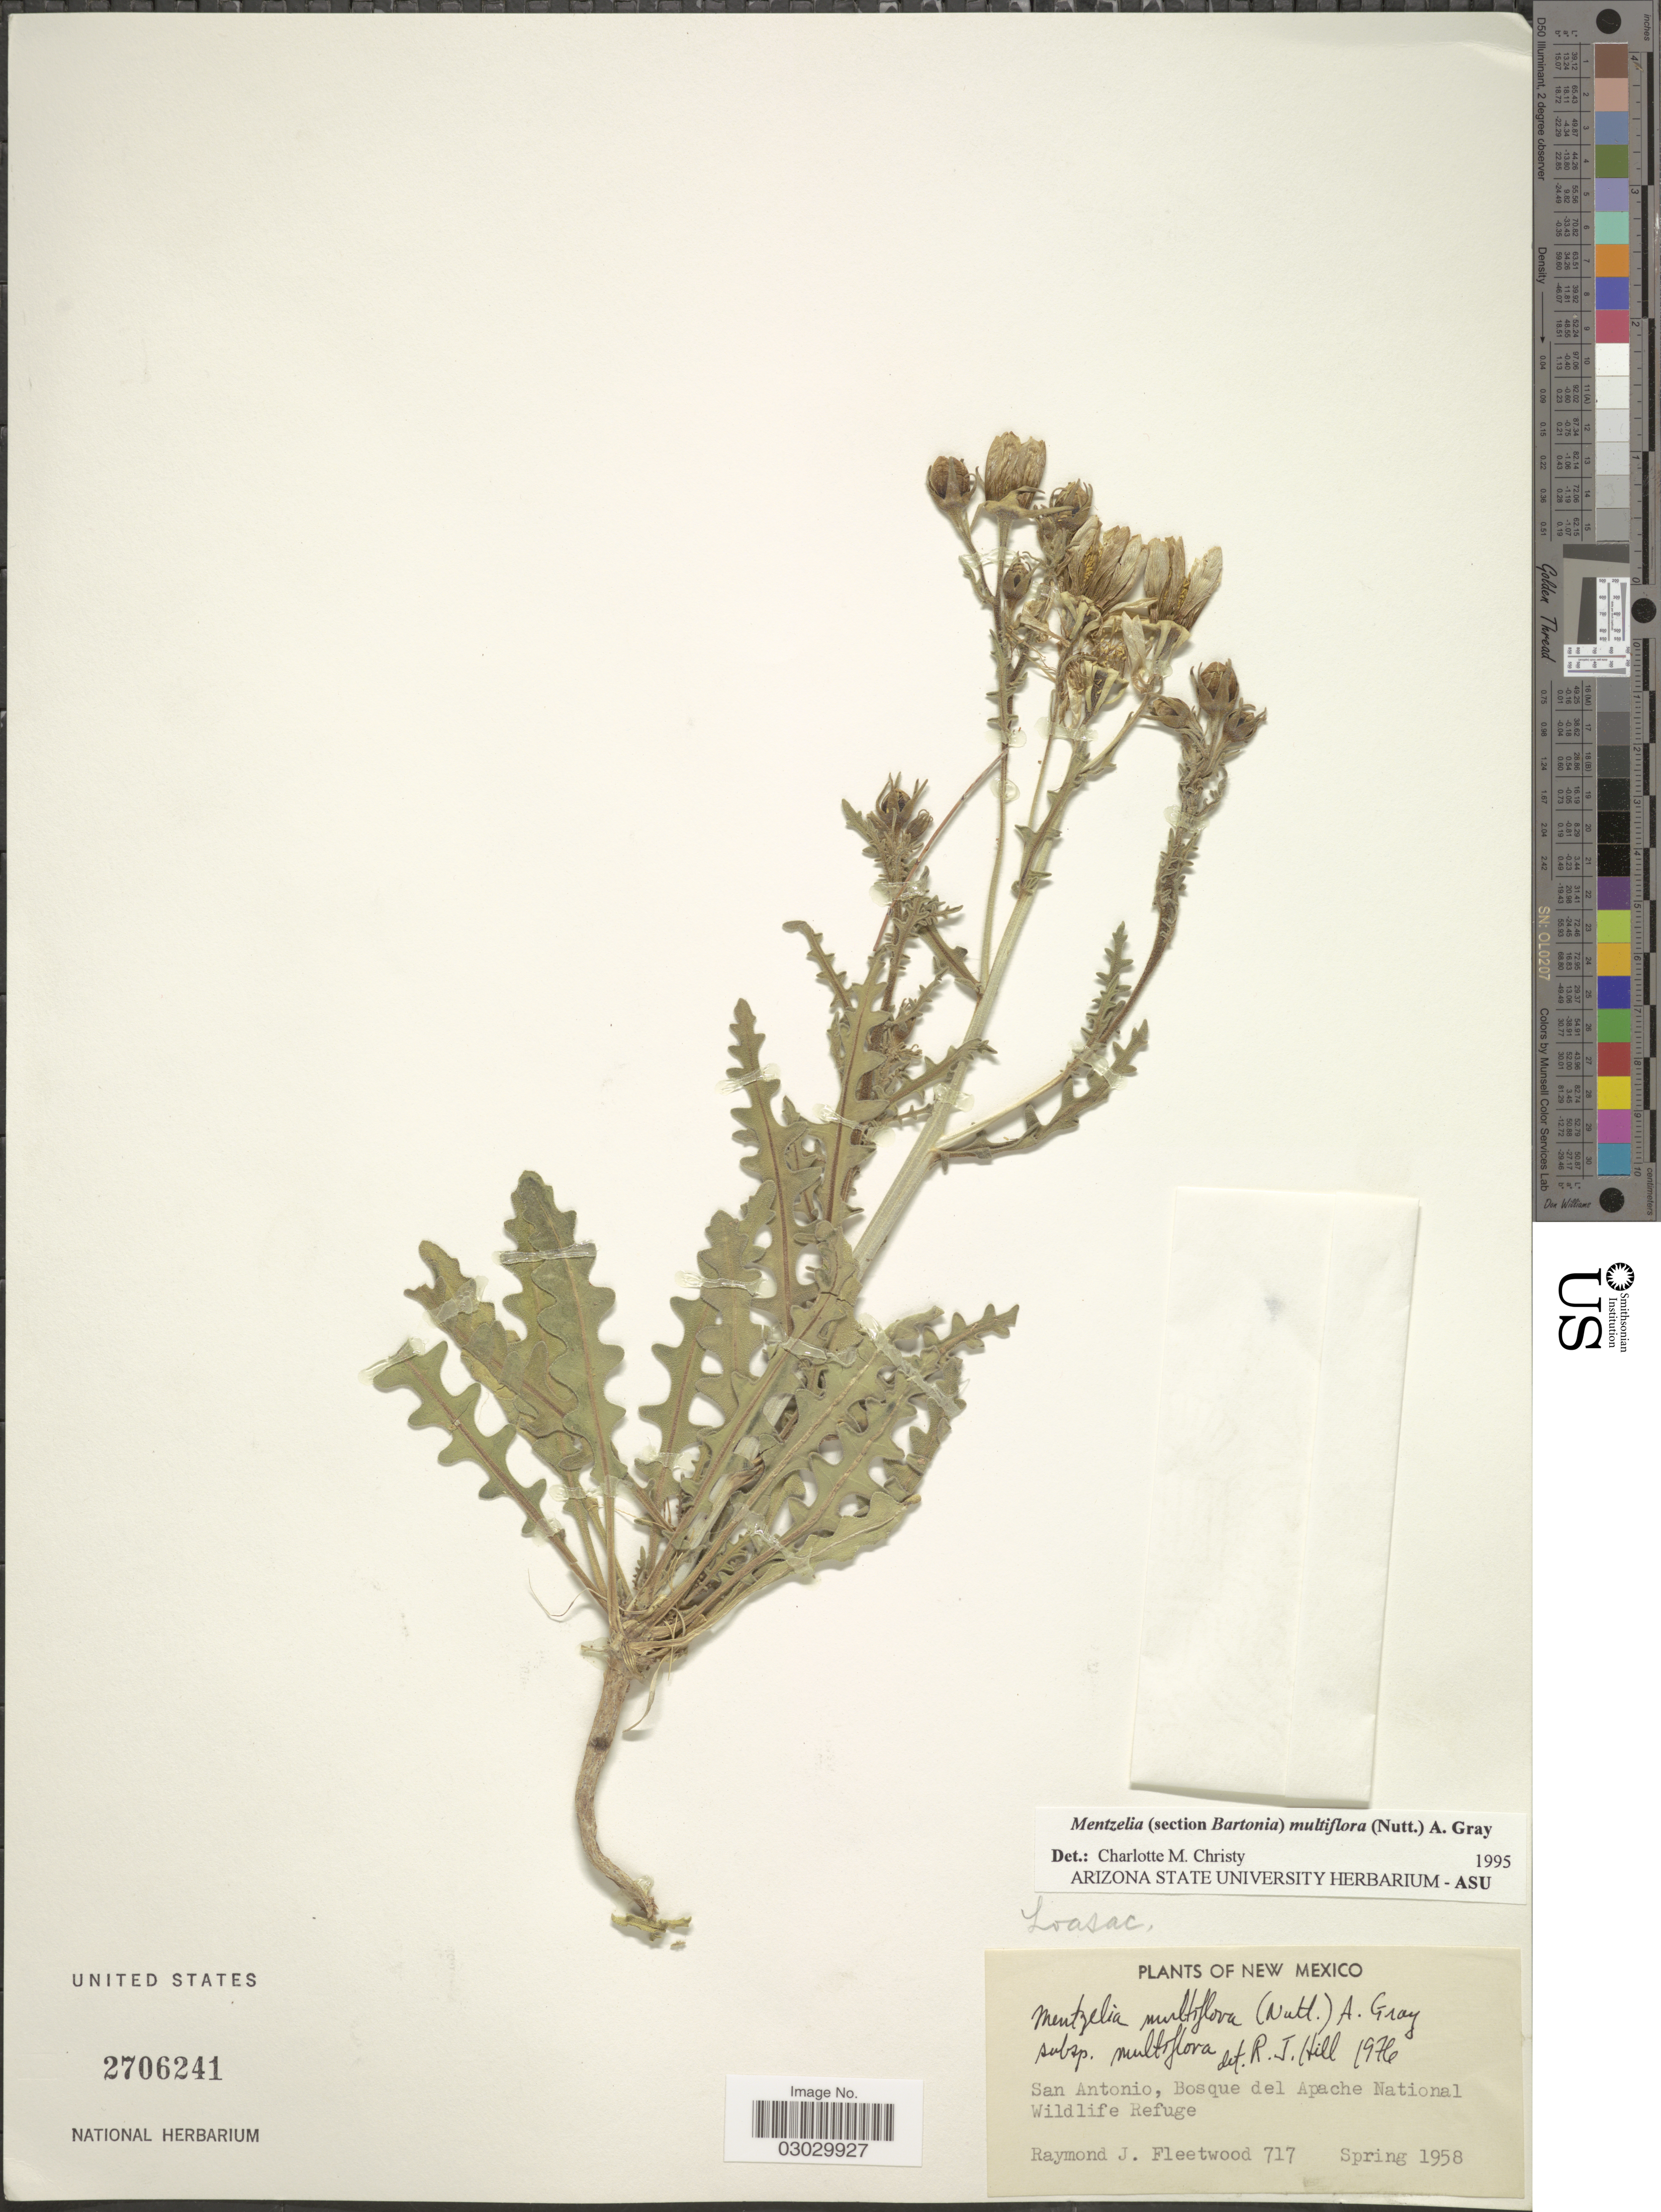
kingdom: Plantae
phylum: Tracheophyta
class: Magnoliopsida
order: Cornales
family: Loasaceae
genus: Mentzelia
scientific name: Mentzelia multiflora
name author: (Nutt.) A. Gray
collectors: R. J. Fleetwood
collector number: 717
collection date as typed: Spring 1958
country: United States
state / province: New Mexico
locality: San Antonio, bosque del Apache National Wildlife Refuge.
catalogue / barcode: US 2706241